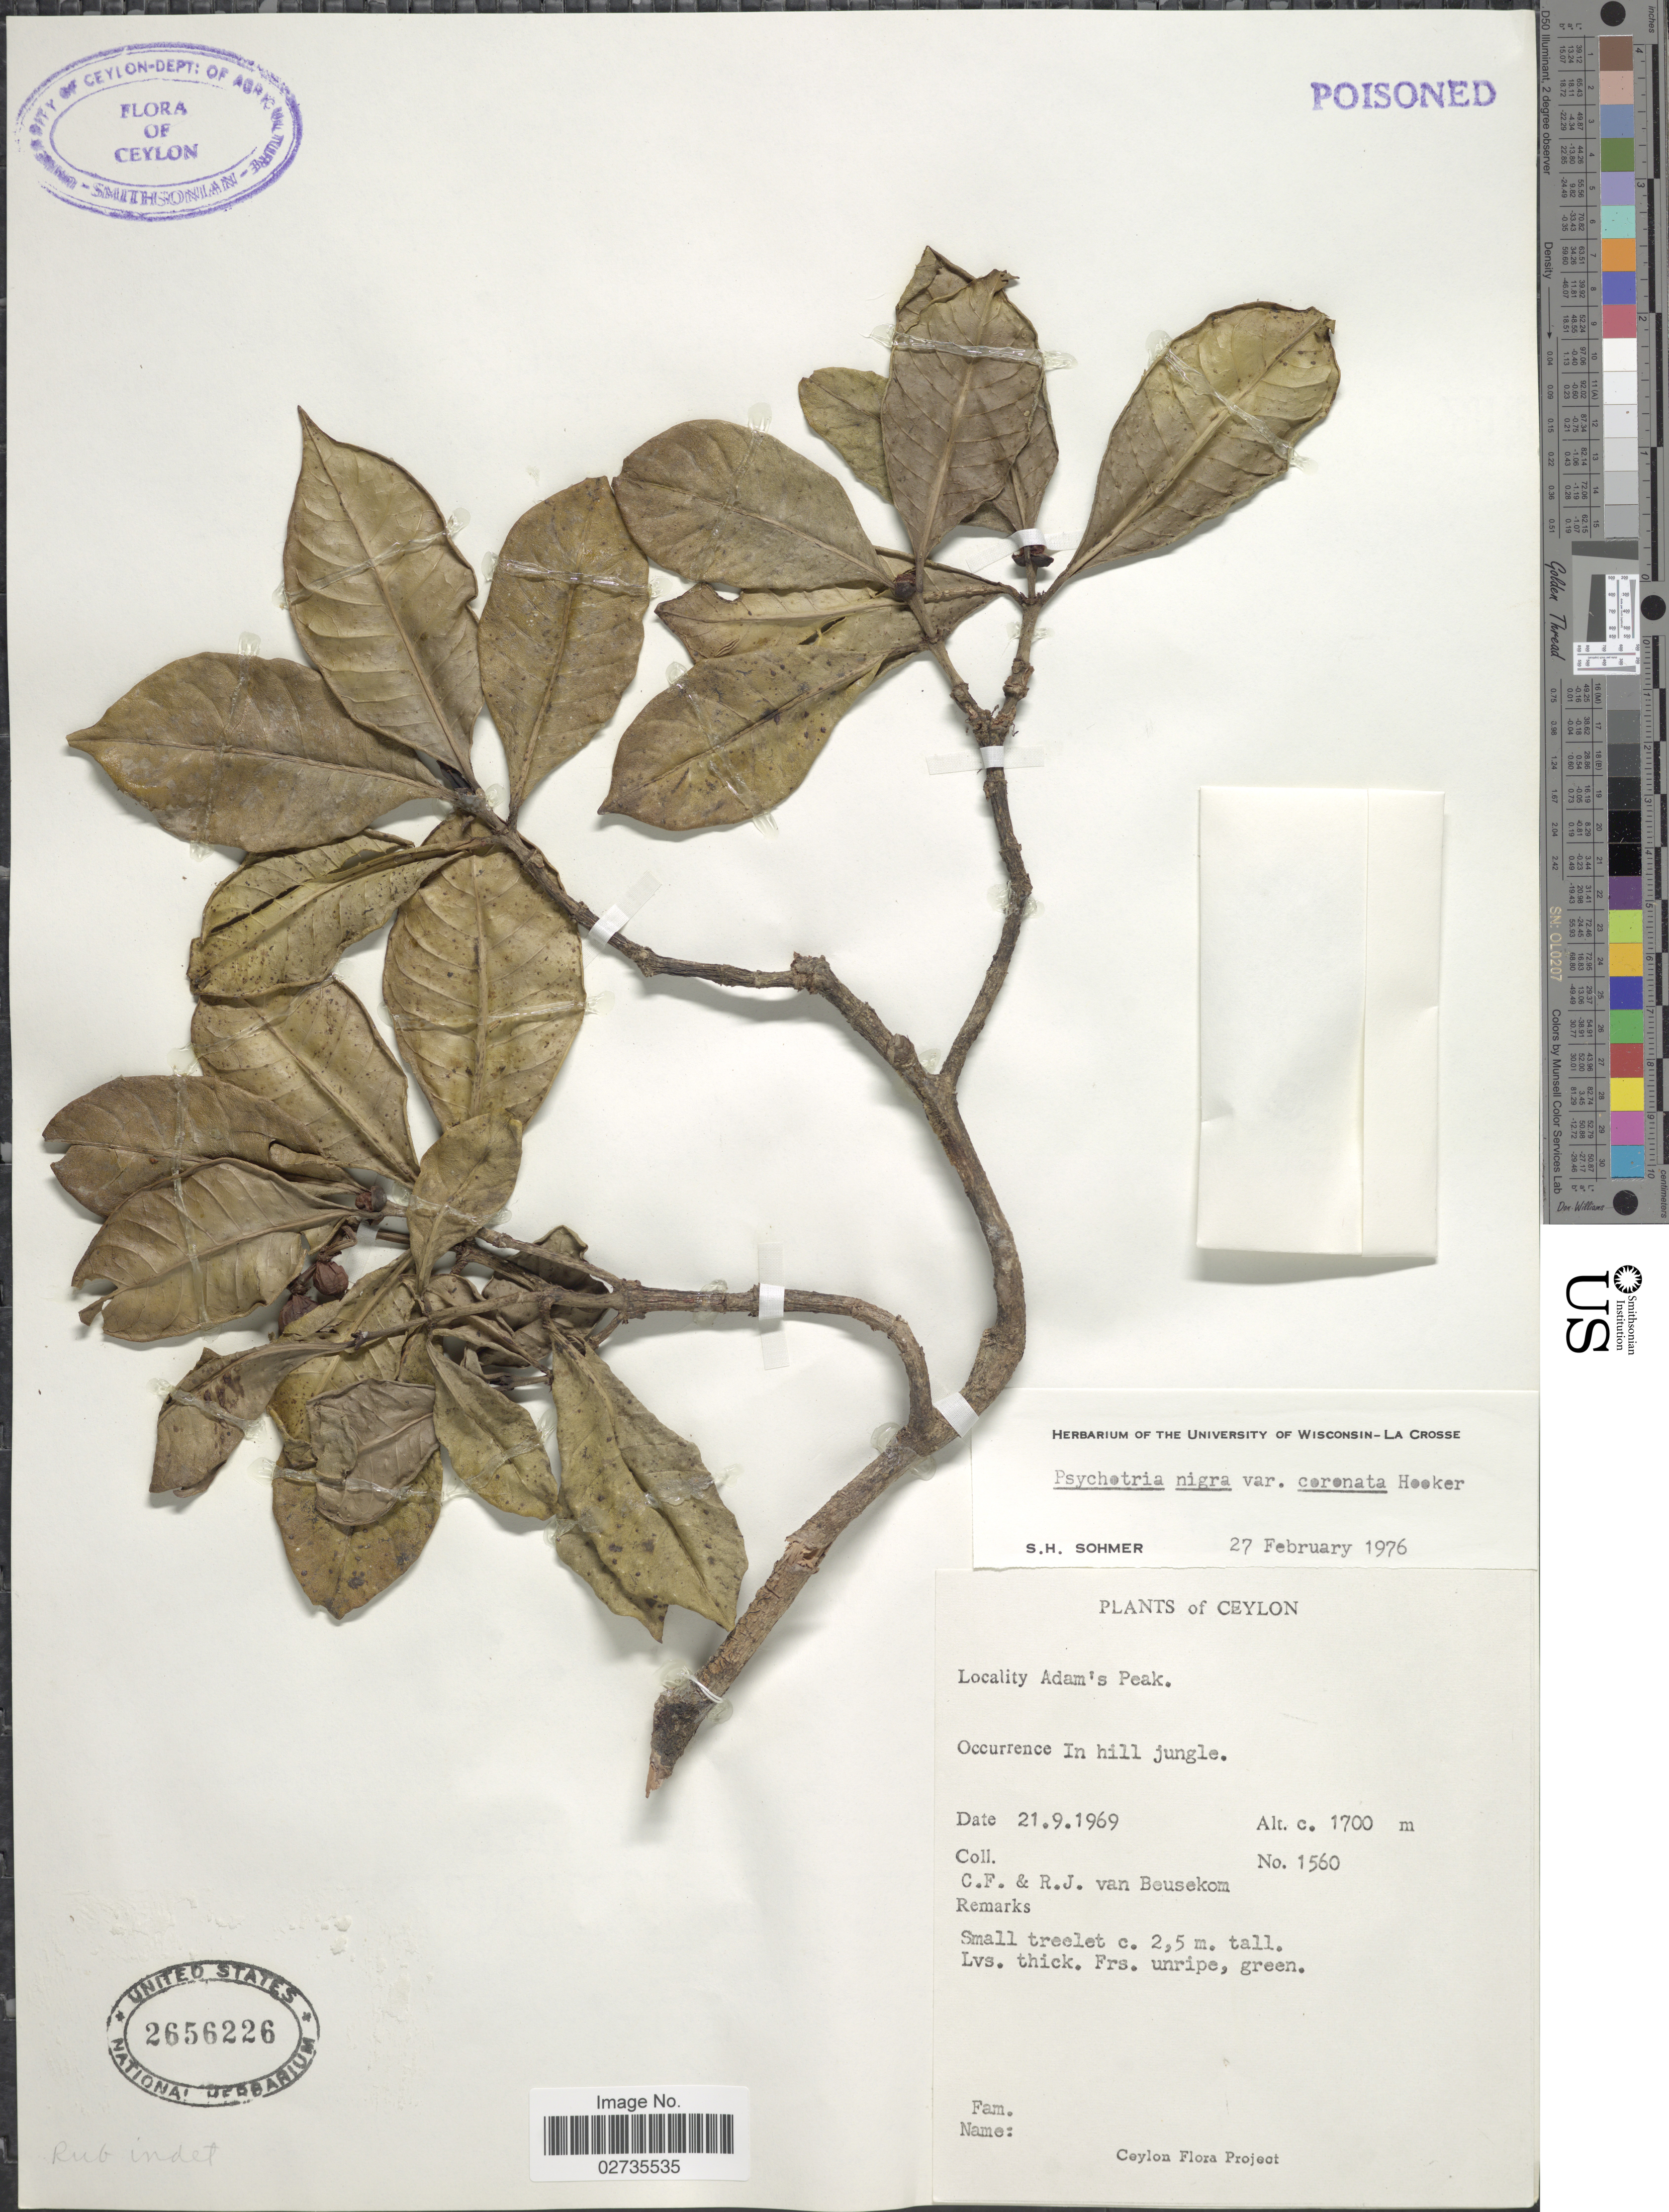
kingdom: Plantae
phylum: Tracheophyta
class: Magnoliopsida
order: Gentianales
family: Rubiaceae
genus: Psychotria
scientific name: Psychotria nigra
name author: (Gaertn.) Alston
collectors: C. F. Beusekom & R. Van Beusekom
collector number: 1560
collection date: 1969-09-21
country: Sri Lanka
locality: Ceylon. Adam's Peak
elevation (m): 1700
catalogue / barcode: US 2656226